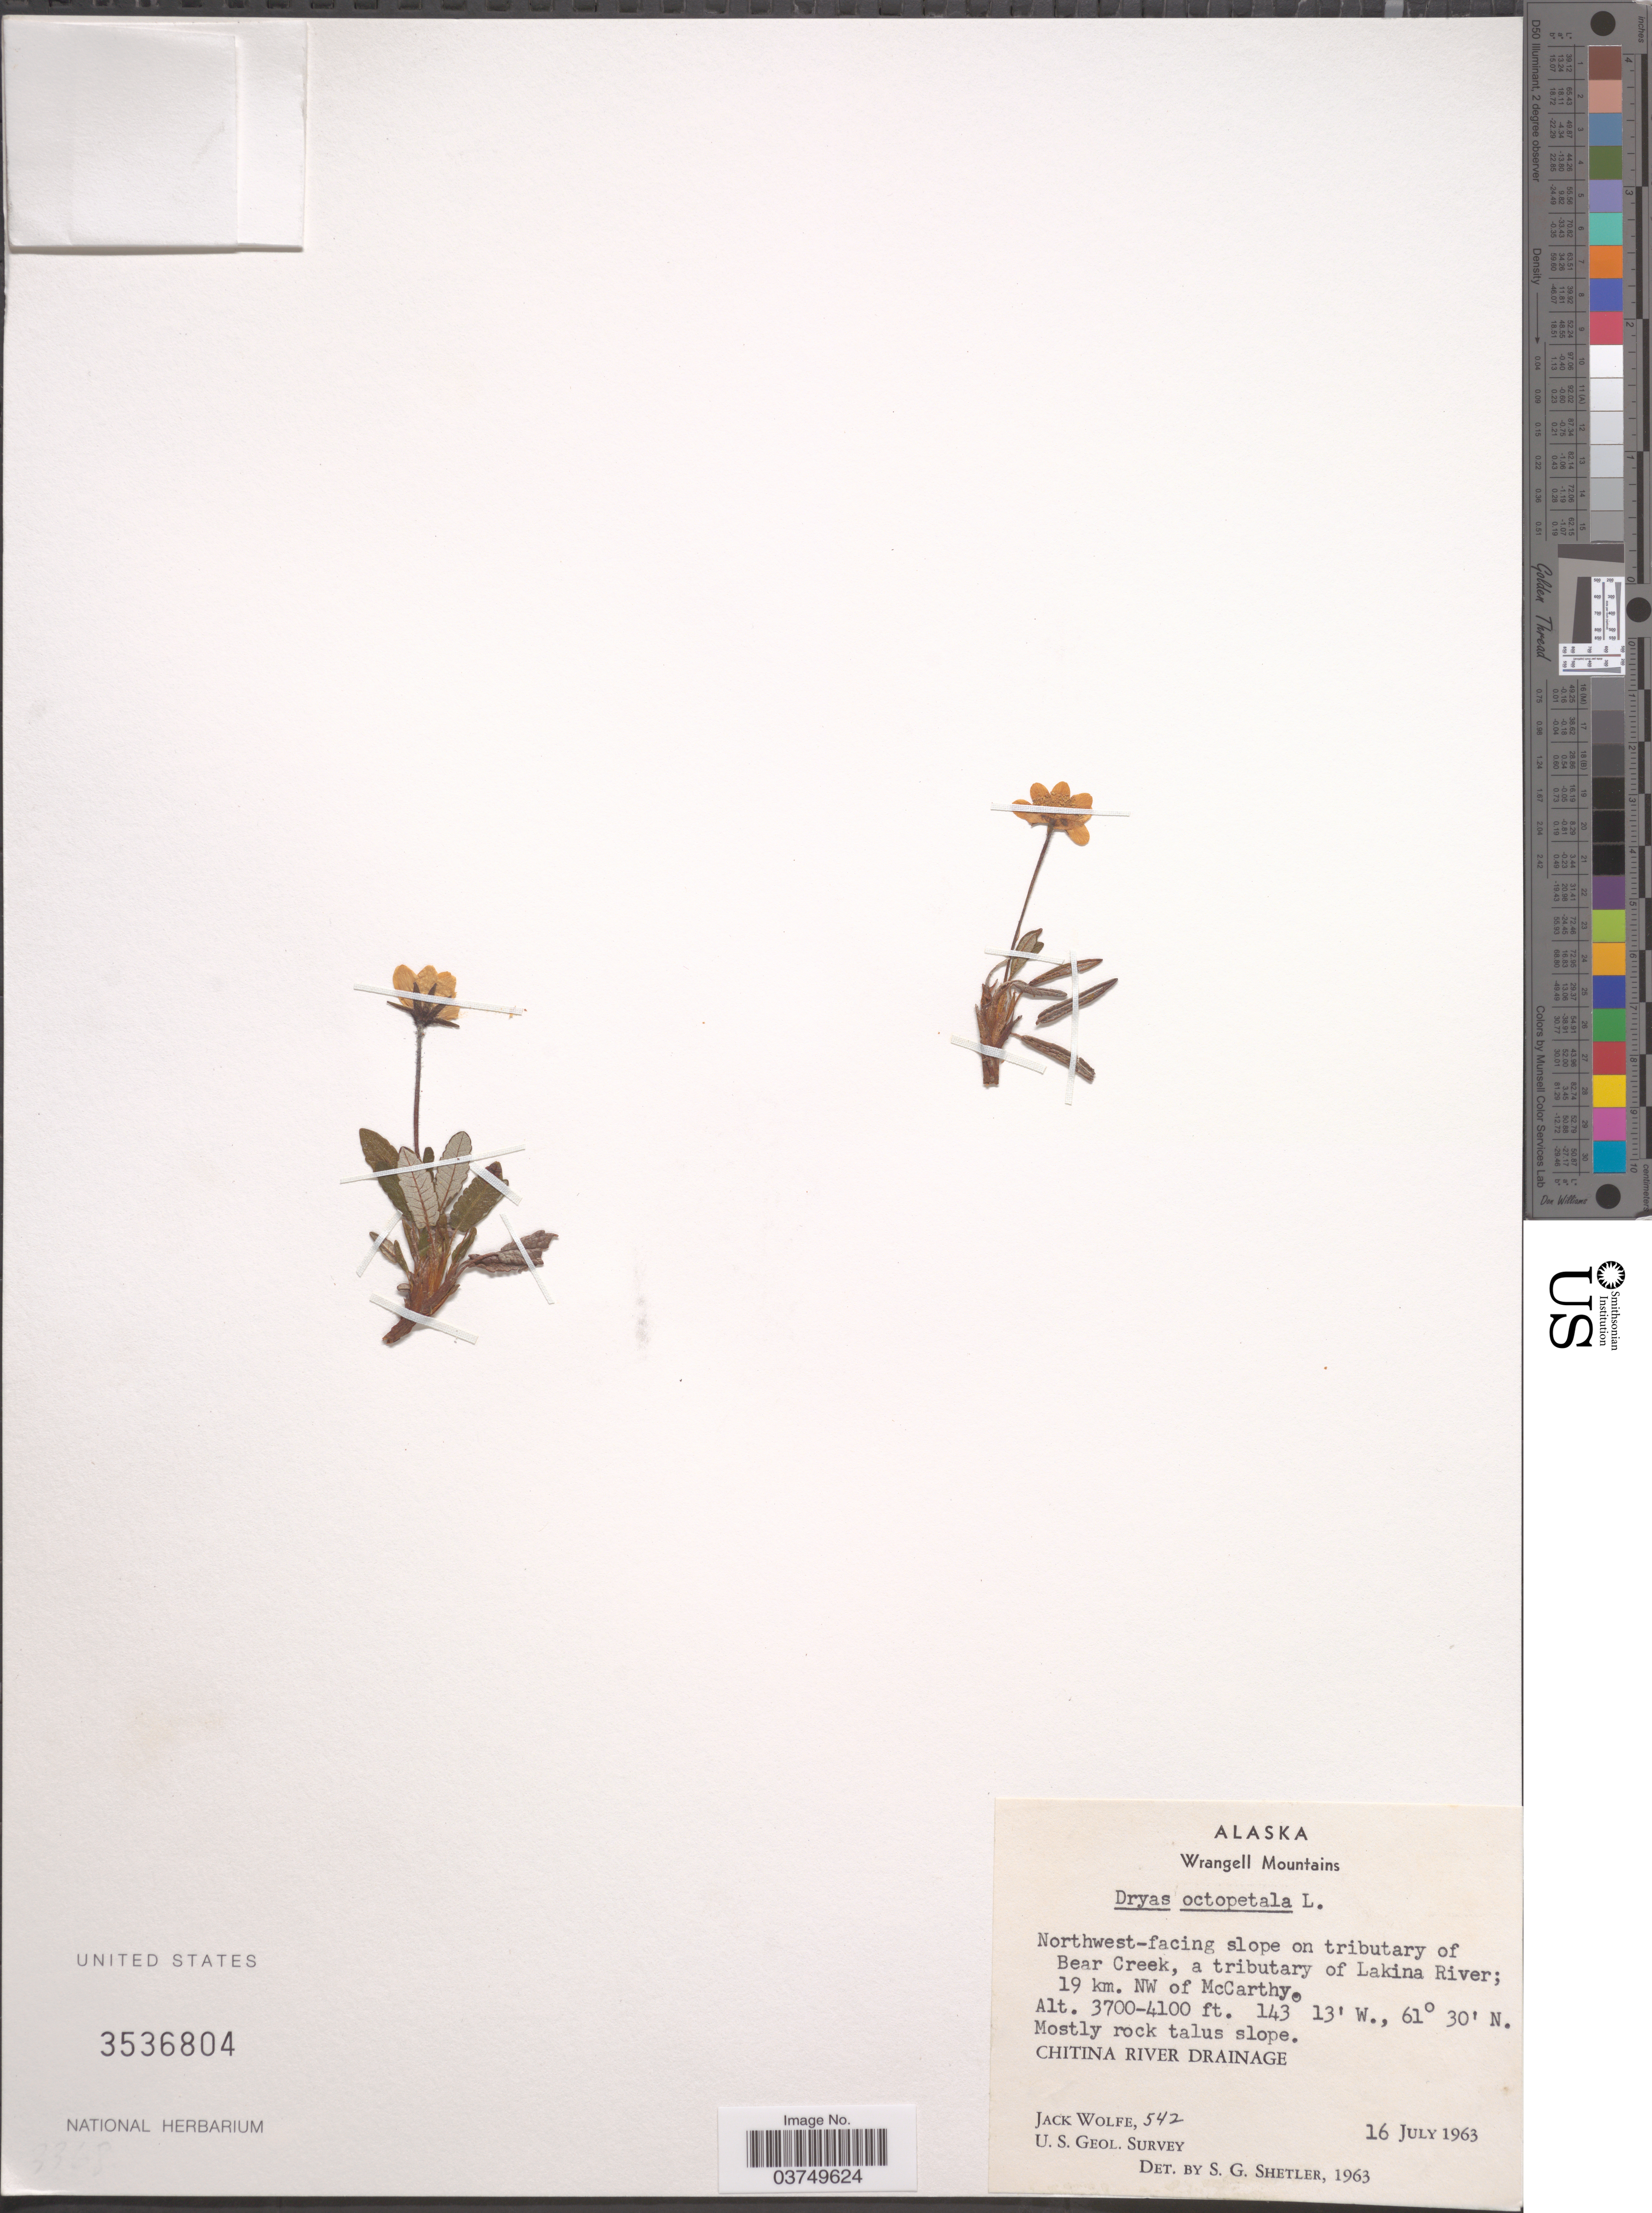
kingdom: Plantae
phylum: Tracheophyta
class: Magnoliopsida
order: Rosales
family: Rosaceae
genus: Dryas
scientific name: Dryas octopetala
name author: L.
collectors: J. Wolfe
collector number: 542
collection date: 1963-07-16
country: United States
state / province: Alaska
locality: Wrangell Mountains. Northwest-facing slope on tributary of Bear Creek, a tributary of Lakina River 19 km. NW of McCarthy. Chitina River Drainage.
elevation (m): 1128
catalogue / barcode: US 3536804